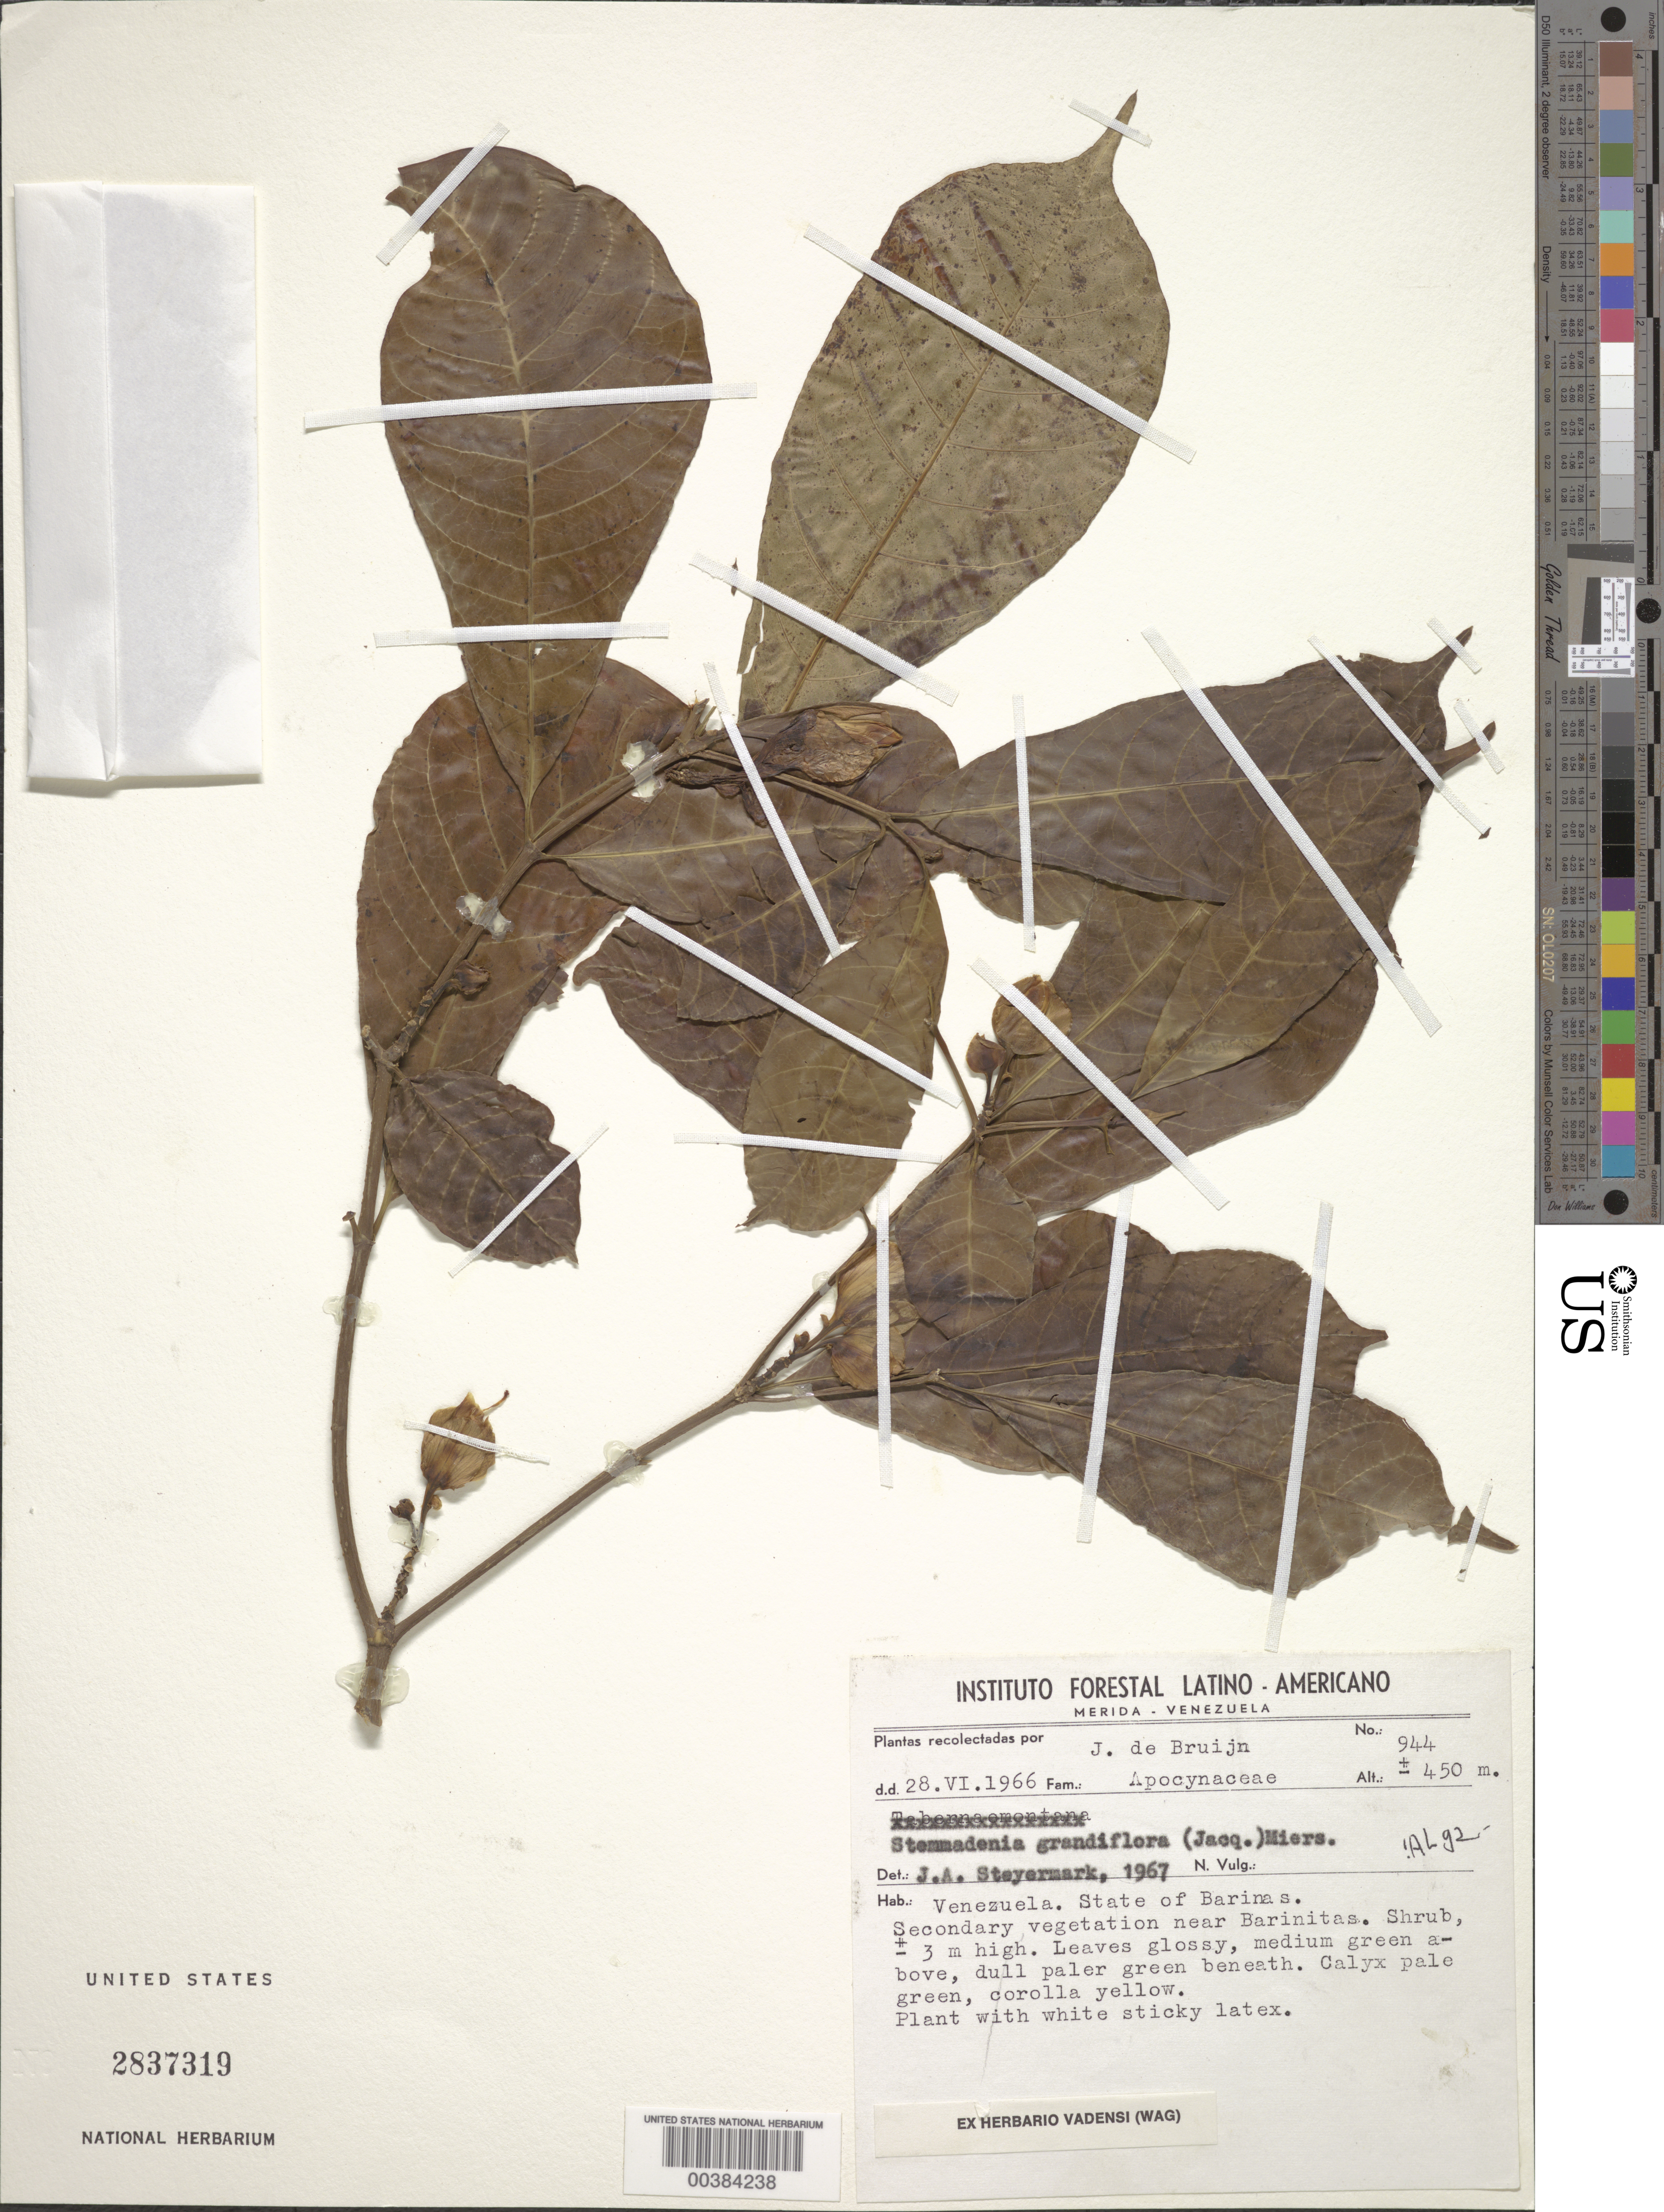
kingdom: Plantae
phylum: Tracheophyta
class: Magnoliopsida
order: Gentianales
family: Apocynaceae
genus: Stemmadenia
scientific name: Stemmadenia grandiflora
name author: (Jacq.) Miers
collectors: J. Bruijn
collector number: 944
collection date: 1966-06-28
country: Venezuela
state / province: Barinas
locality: Secondary vegetation near Barinitas.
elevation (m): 450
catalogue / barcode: US 2837319